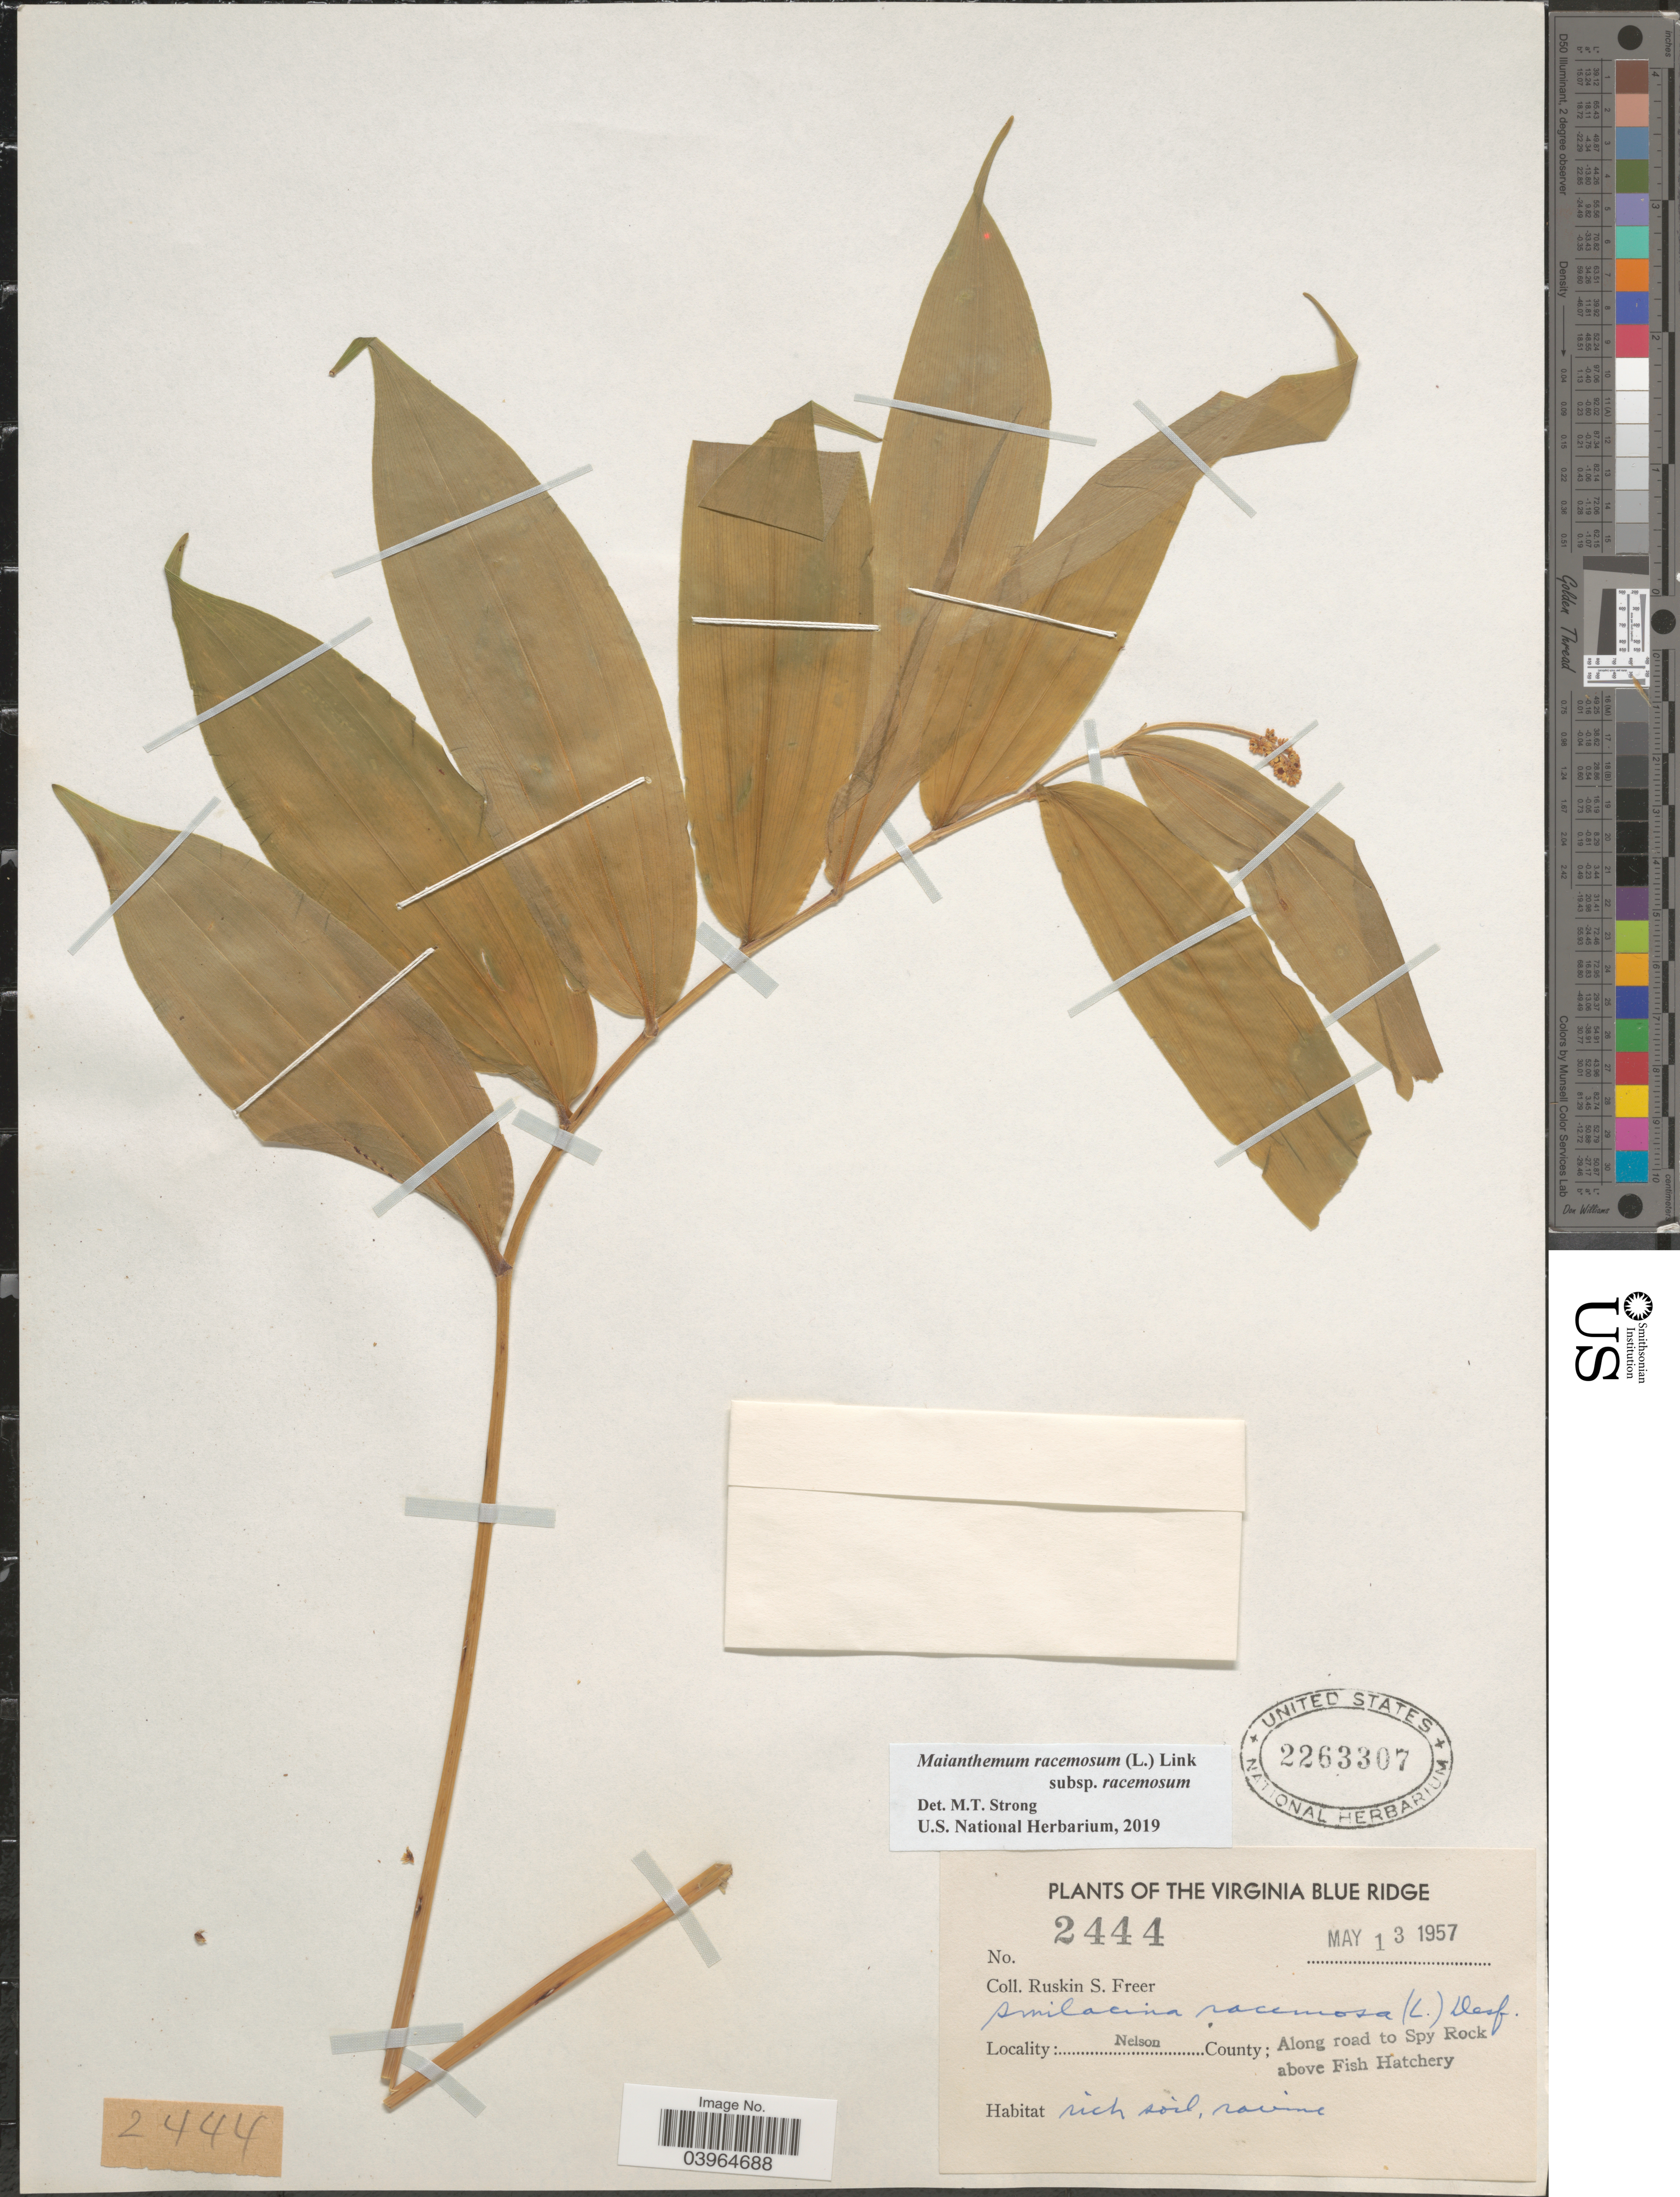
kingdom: Plantae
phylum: Tracheophyta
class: Liliopsida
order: Asparagales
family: Asparagaceae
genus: Maianthemum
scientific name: Maianthemum racemosum subsp. racemosum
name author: (L.) Link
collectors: R. Freer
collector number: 2444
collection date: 1957-05-13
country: United States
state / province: Virginia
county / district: Nelson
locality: The Virginia Blue Ridge. Nelson County; Along road to Spy Rock above Fish Hatchery.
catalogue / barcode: US 2263307